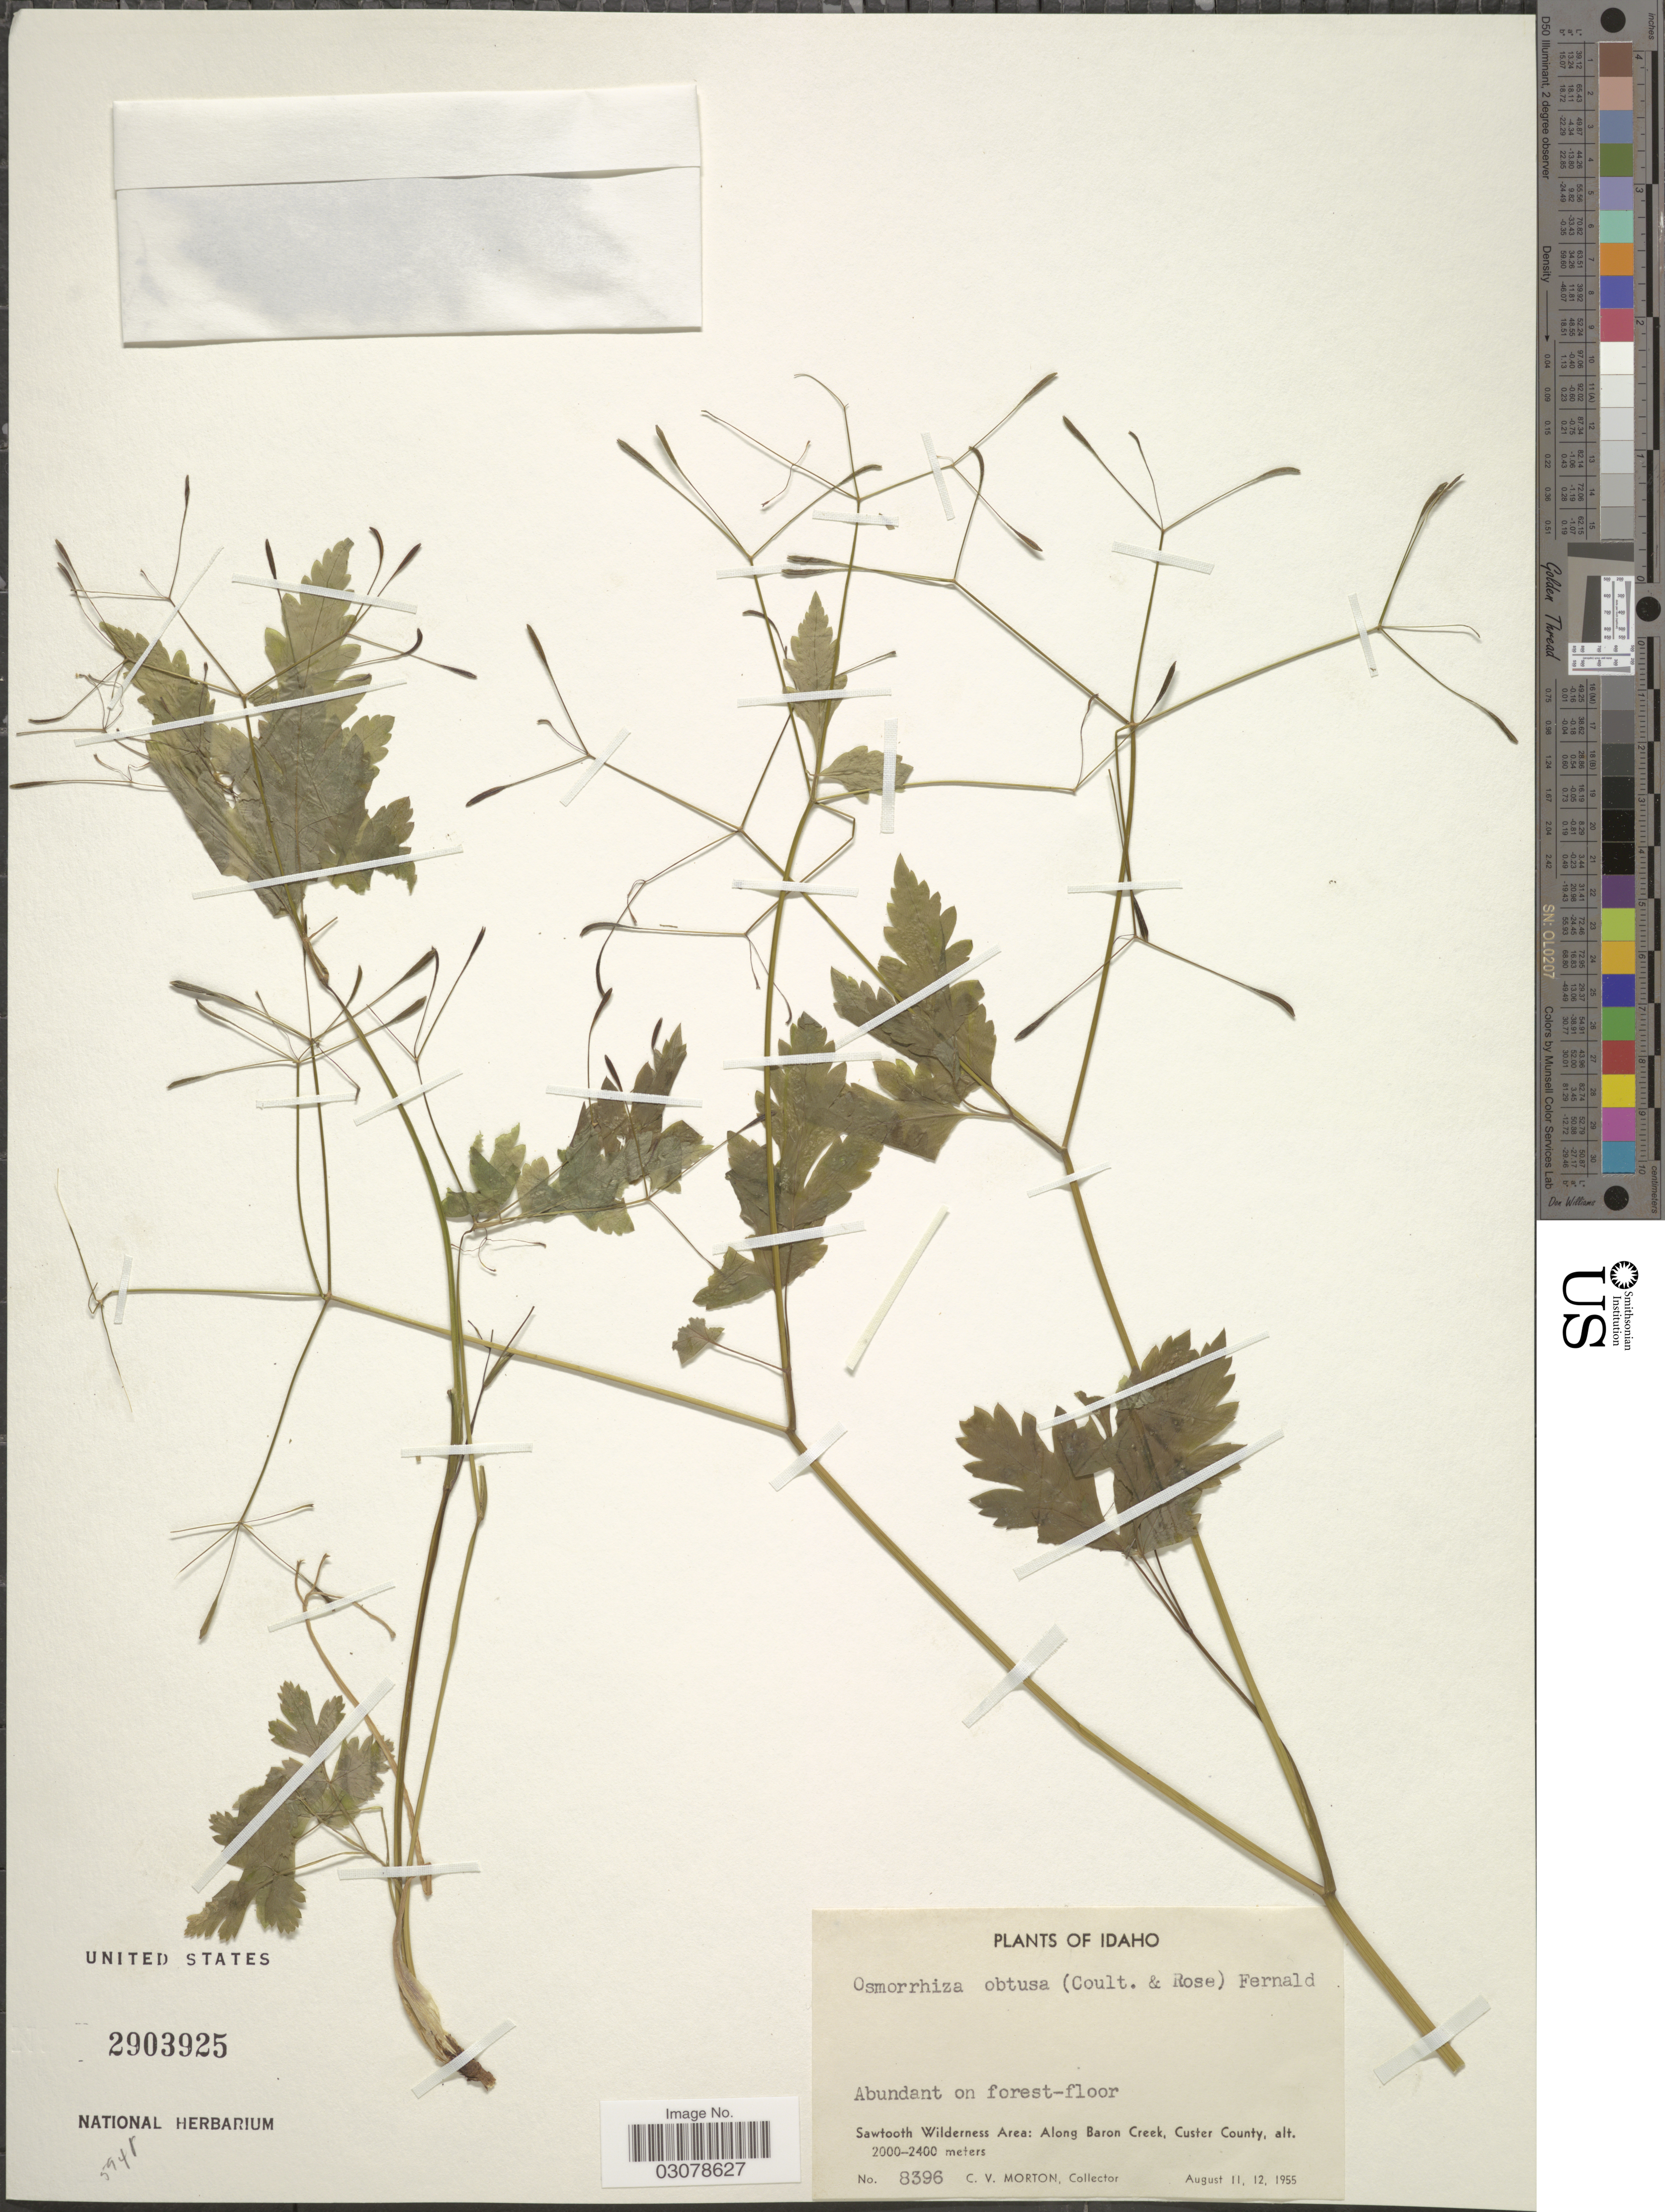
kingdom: Plantae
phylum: Tracheophyta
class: Magnoliopsida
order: Apiales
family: Apiaceae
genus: Osmorhiza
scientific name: Osmorhiza obtusa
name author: (J.M. Coult. & Rose) Fernald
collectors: C. V. Morton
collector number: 8396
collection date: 1955-08-11/1955-08-12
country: United States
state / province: Idaho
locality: Sawtooth Wilderness Area: Along Baron Creek, Custer County.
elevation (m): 2000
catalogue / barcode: US 2903925